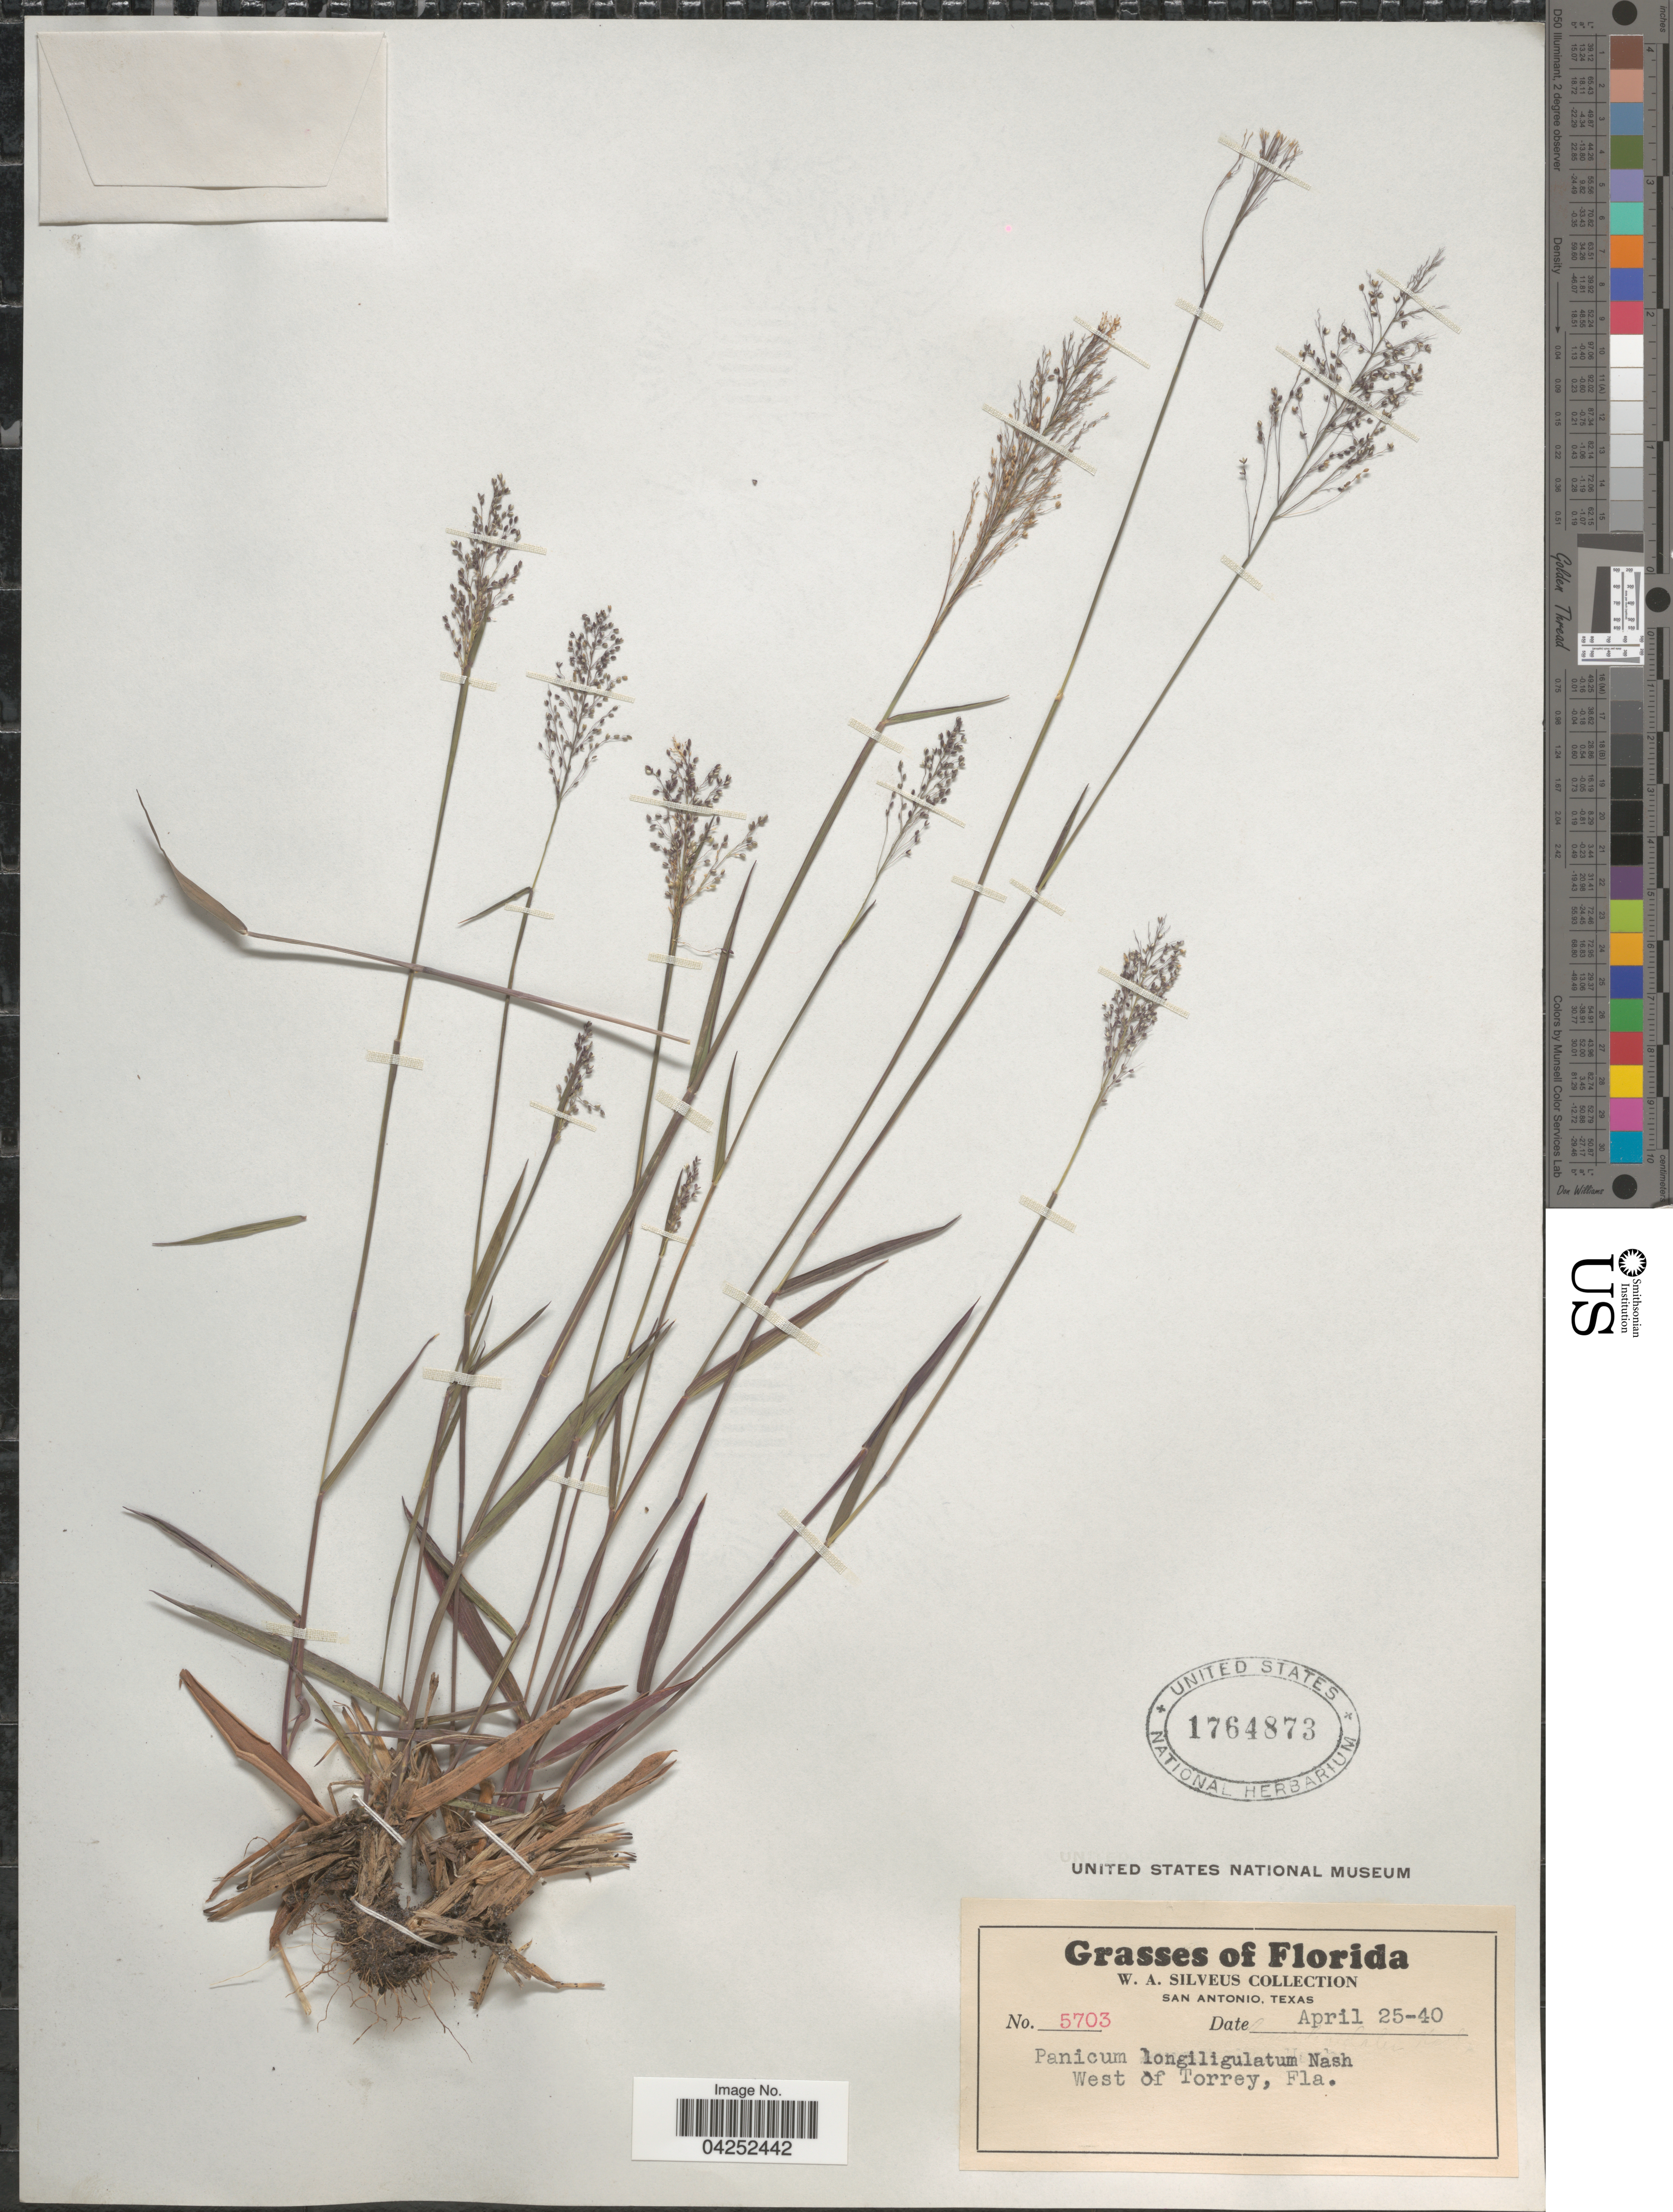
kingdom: Plantae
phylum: Tracheophyta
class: Liliopsida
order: Poales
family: Poaceae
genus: Dichanthelium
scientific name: Dichanthelium bicknellii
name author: (Nash) LeBlond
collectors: W. Silveus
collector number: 5703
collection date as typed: Transcribed d/m/y: 25/4/40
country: United States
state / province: Florida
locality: West of Torrey.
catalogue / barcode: US 1764873